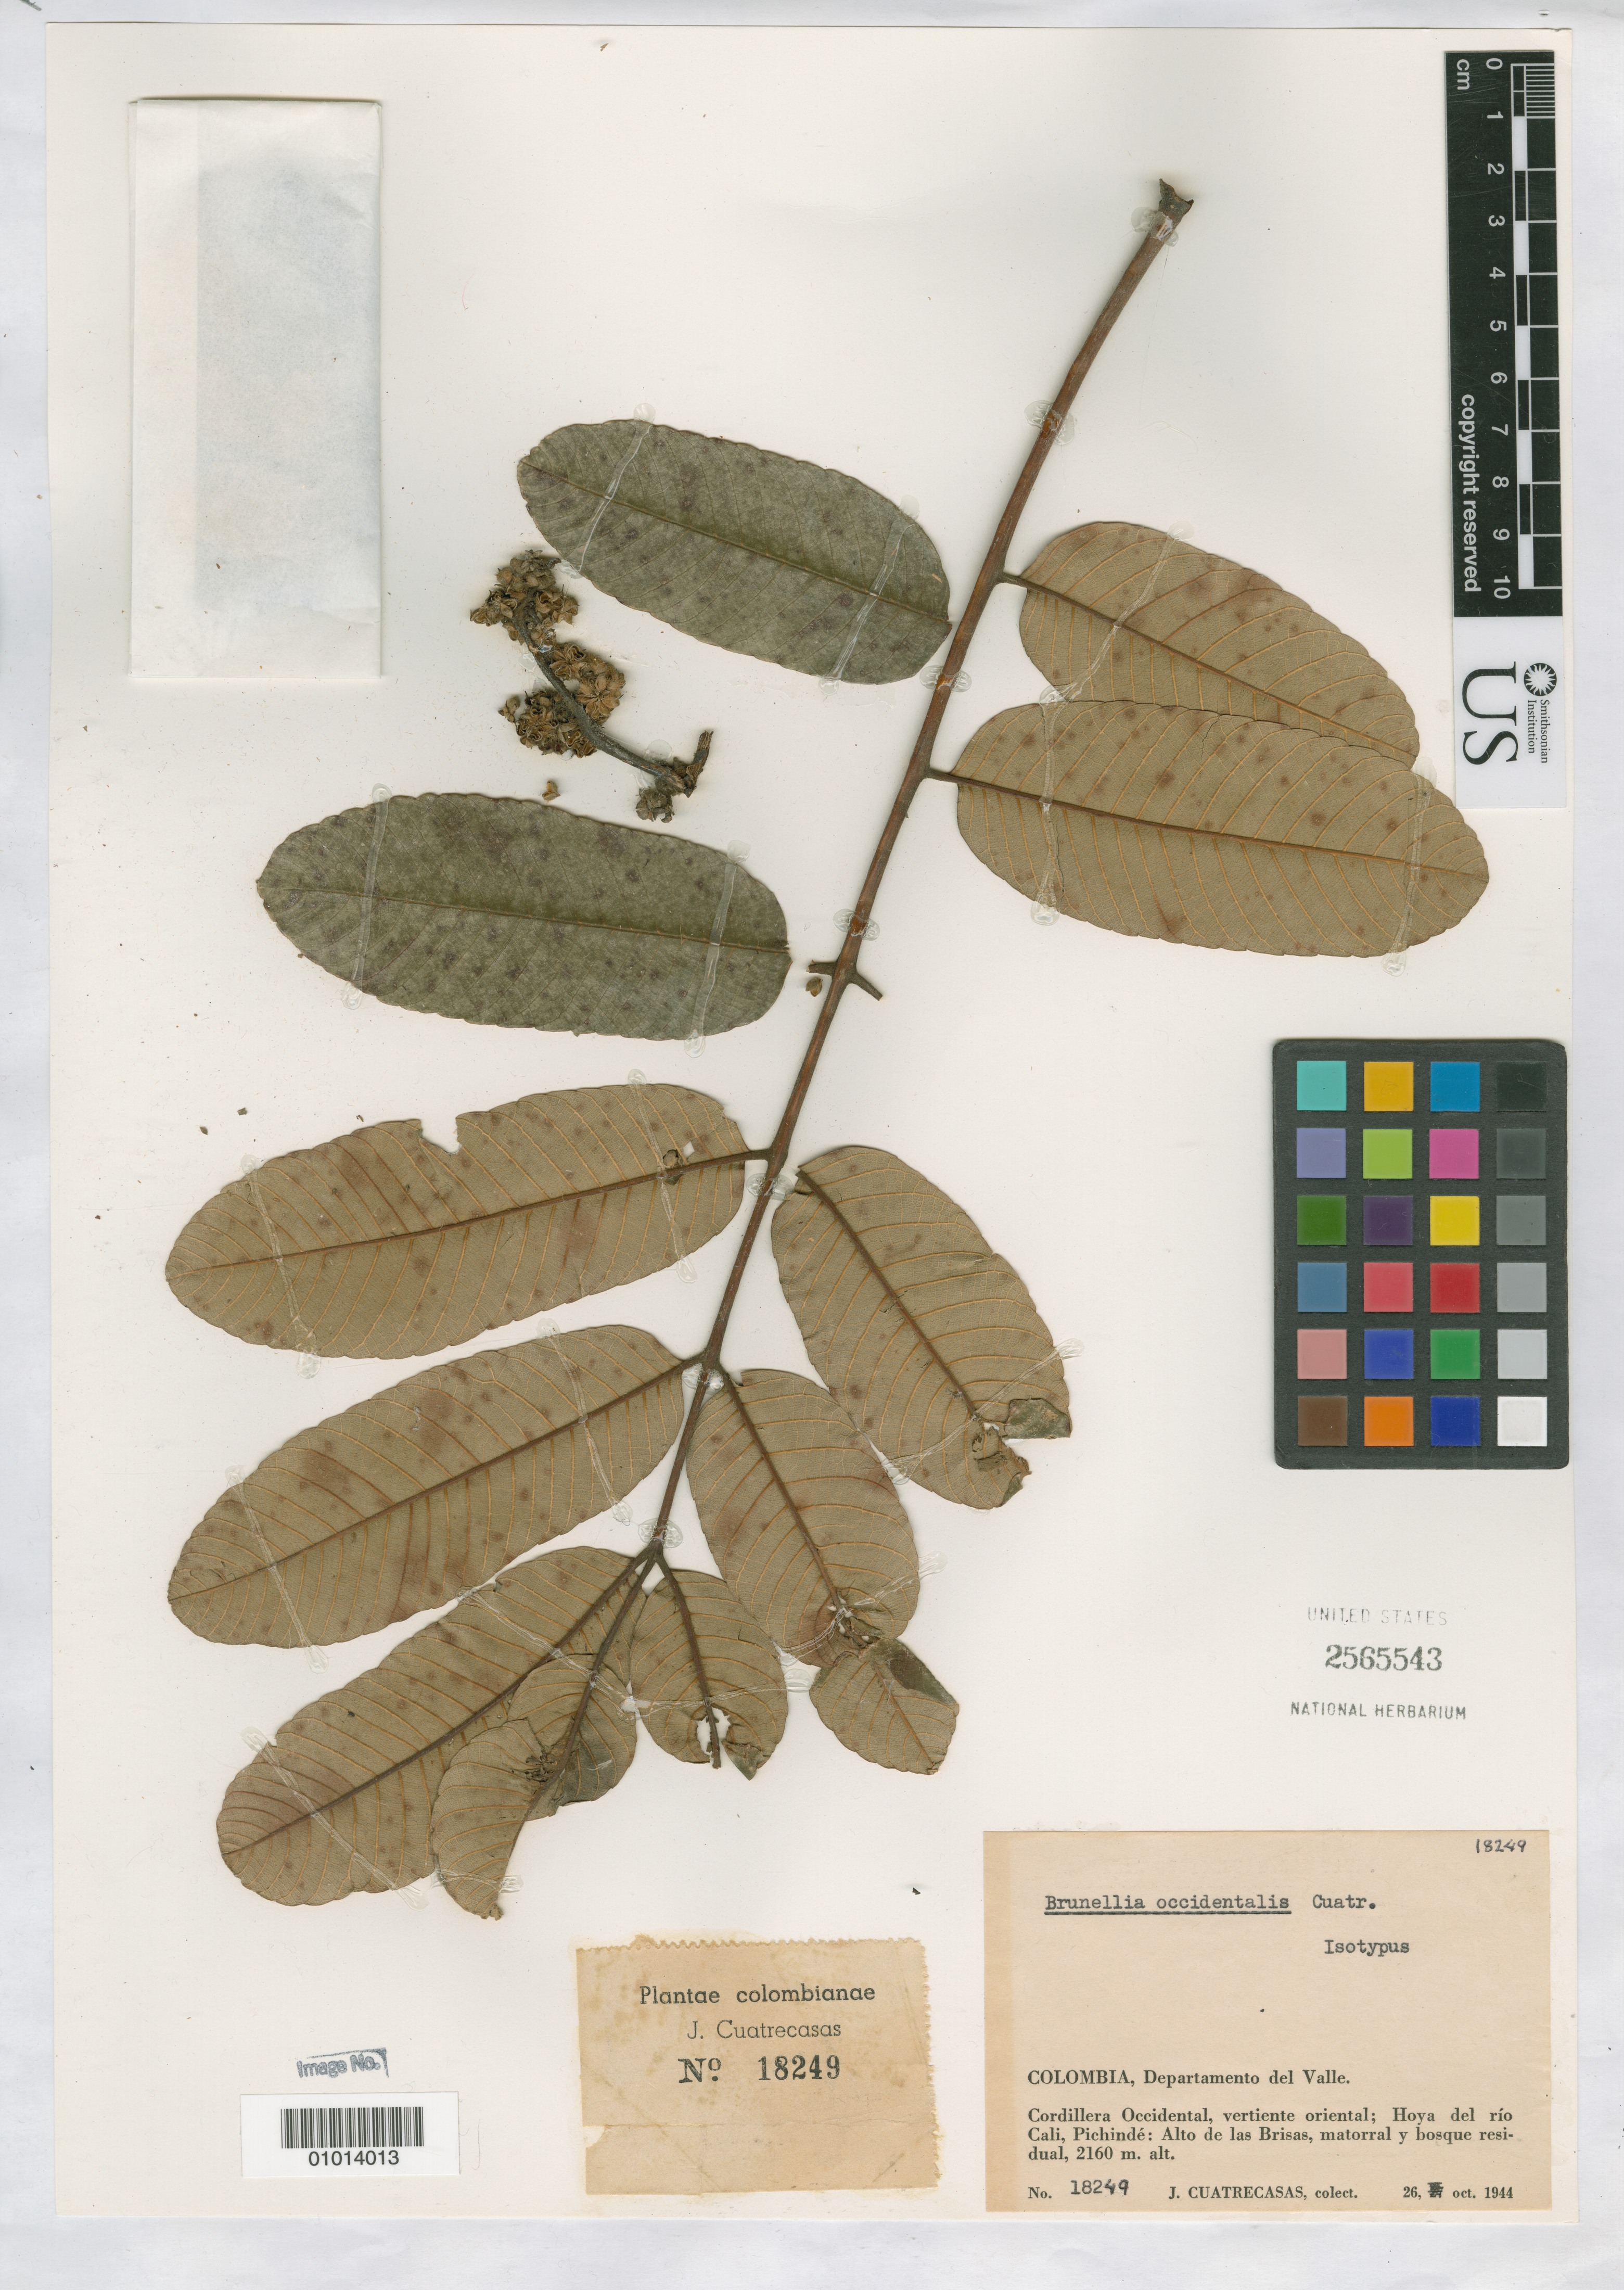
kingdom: Plantae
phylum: Tracheophyta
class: Magnoliopsida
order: Oxalidales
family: Brunelliaceae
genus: Brunellia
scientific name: Brunellia occidentalis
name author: Cuatrec.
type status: Isotype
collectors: J. Cuatrecasas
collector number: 18249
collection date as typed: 26 Oct 1944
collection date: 1944-10-26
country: Colombia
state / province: Valle del Cauca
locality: Cordillera Occidental, vertiente oriental; Hoya del rio Cali, Pichinde: Alto de las Brisas, matorral y bosque residual.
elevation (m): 2160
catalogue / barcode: US 2565543